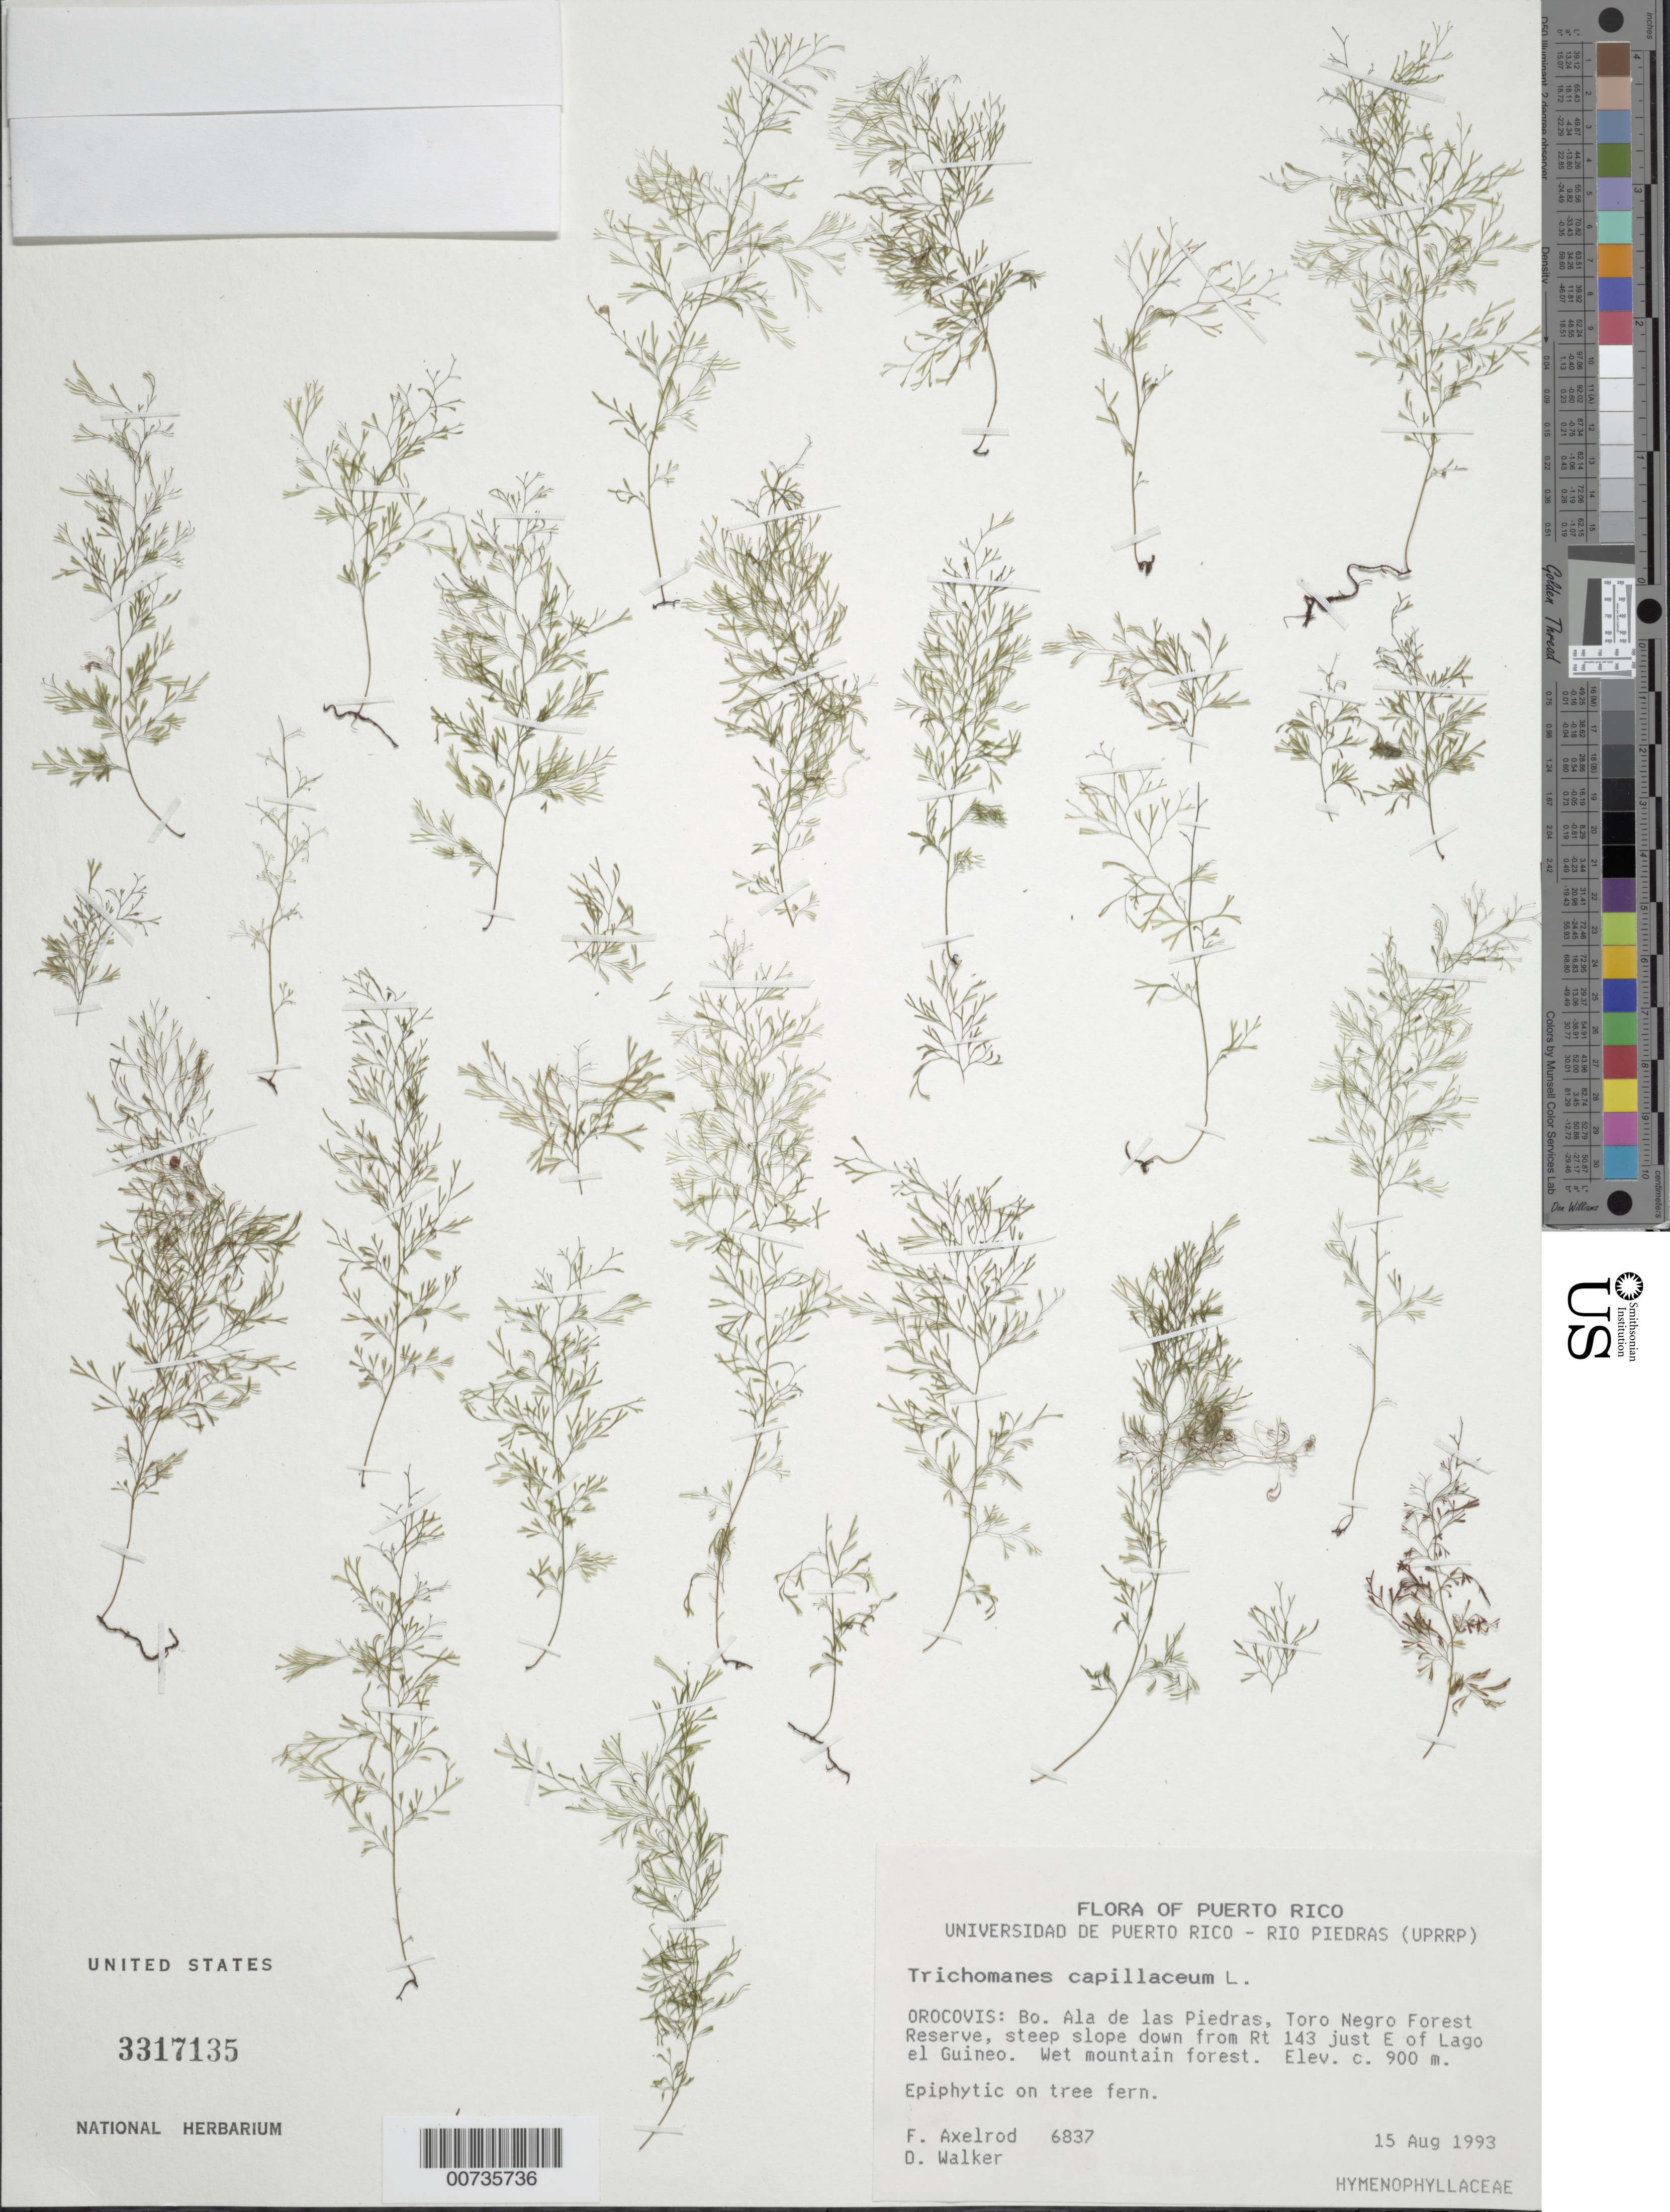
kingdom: Plantae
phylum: Tracheophyta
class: Polypodiopsida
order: Hymenophyllales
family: Hymenophyllaceae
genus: Polyphlebium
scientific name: Polyphlebium capillaceum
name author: (L.) Ebihara & Dubuisson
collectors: F. S. Axelrod & D. Walker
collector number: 6837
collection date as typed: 15 Aug 1993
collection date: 1993-08-15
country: Puerto Rico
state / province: Orocovis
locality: Orocovis: Bo. Ala de las Piedras, Toro Negro Forest Reserve, steep slope down from rte 143 just E of Lago el Guineo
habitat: Wet mountain forest, on tree fern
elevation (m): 900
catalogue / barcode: US 3317135